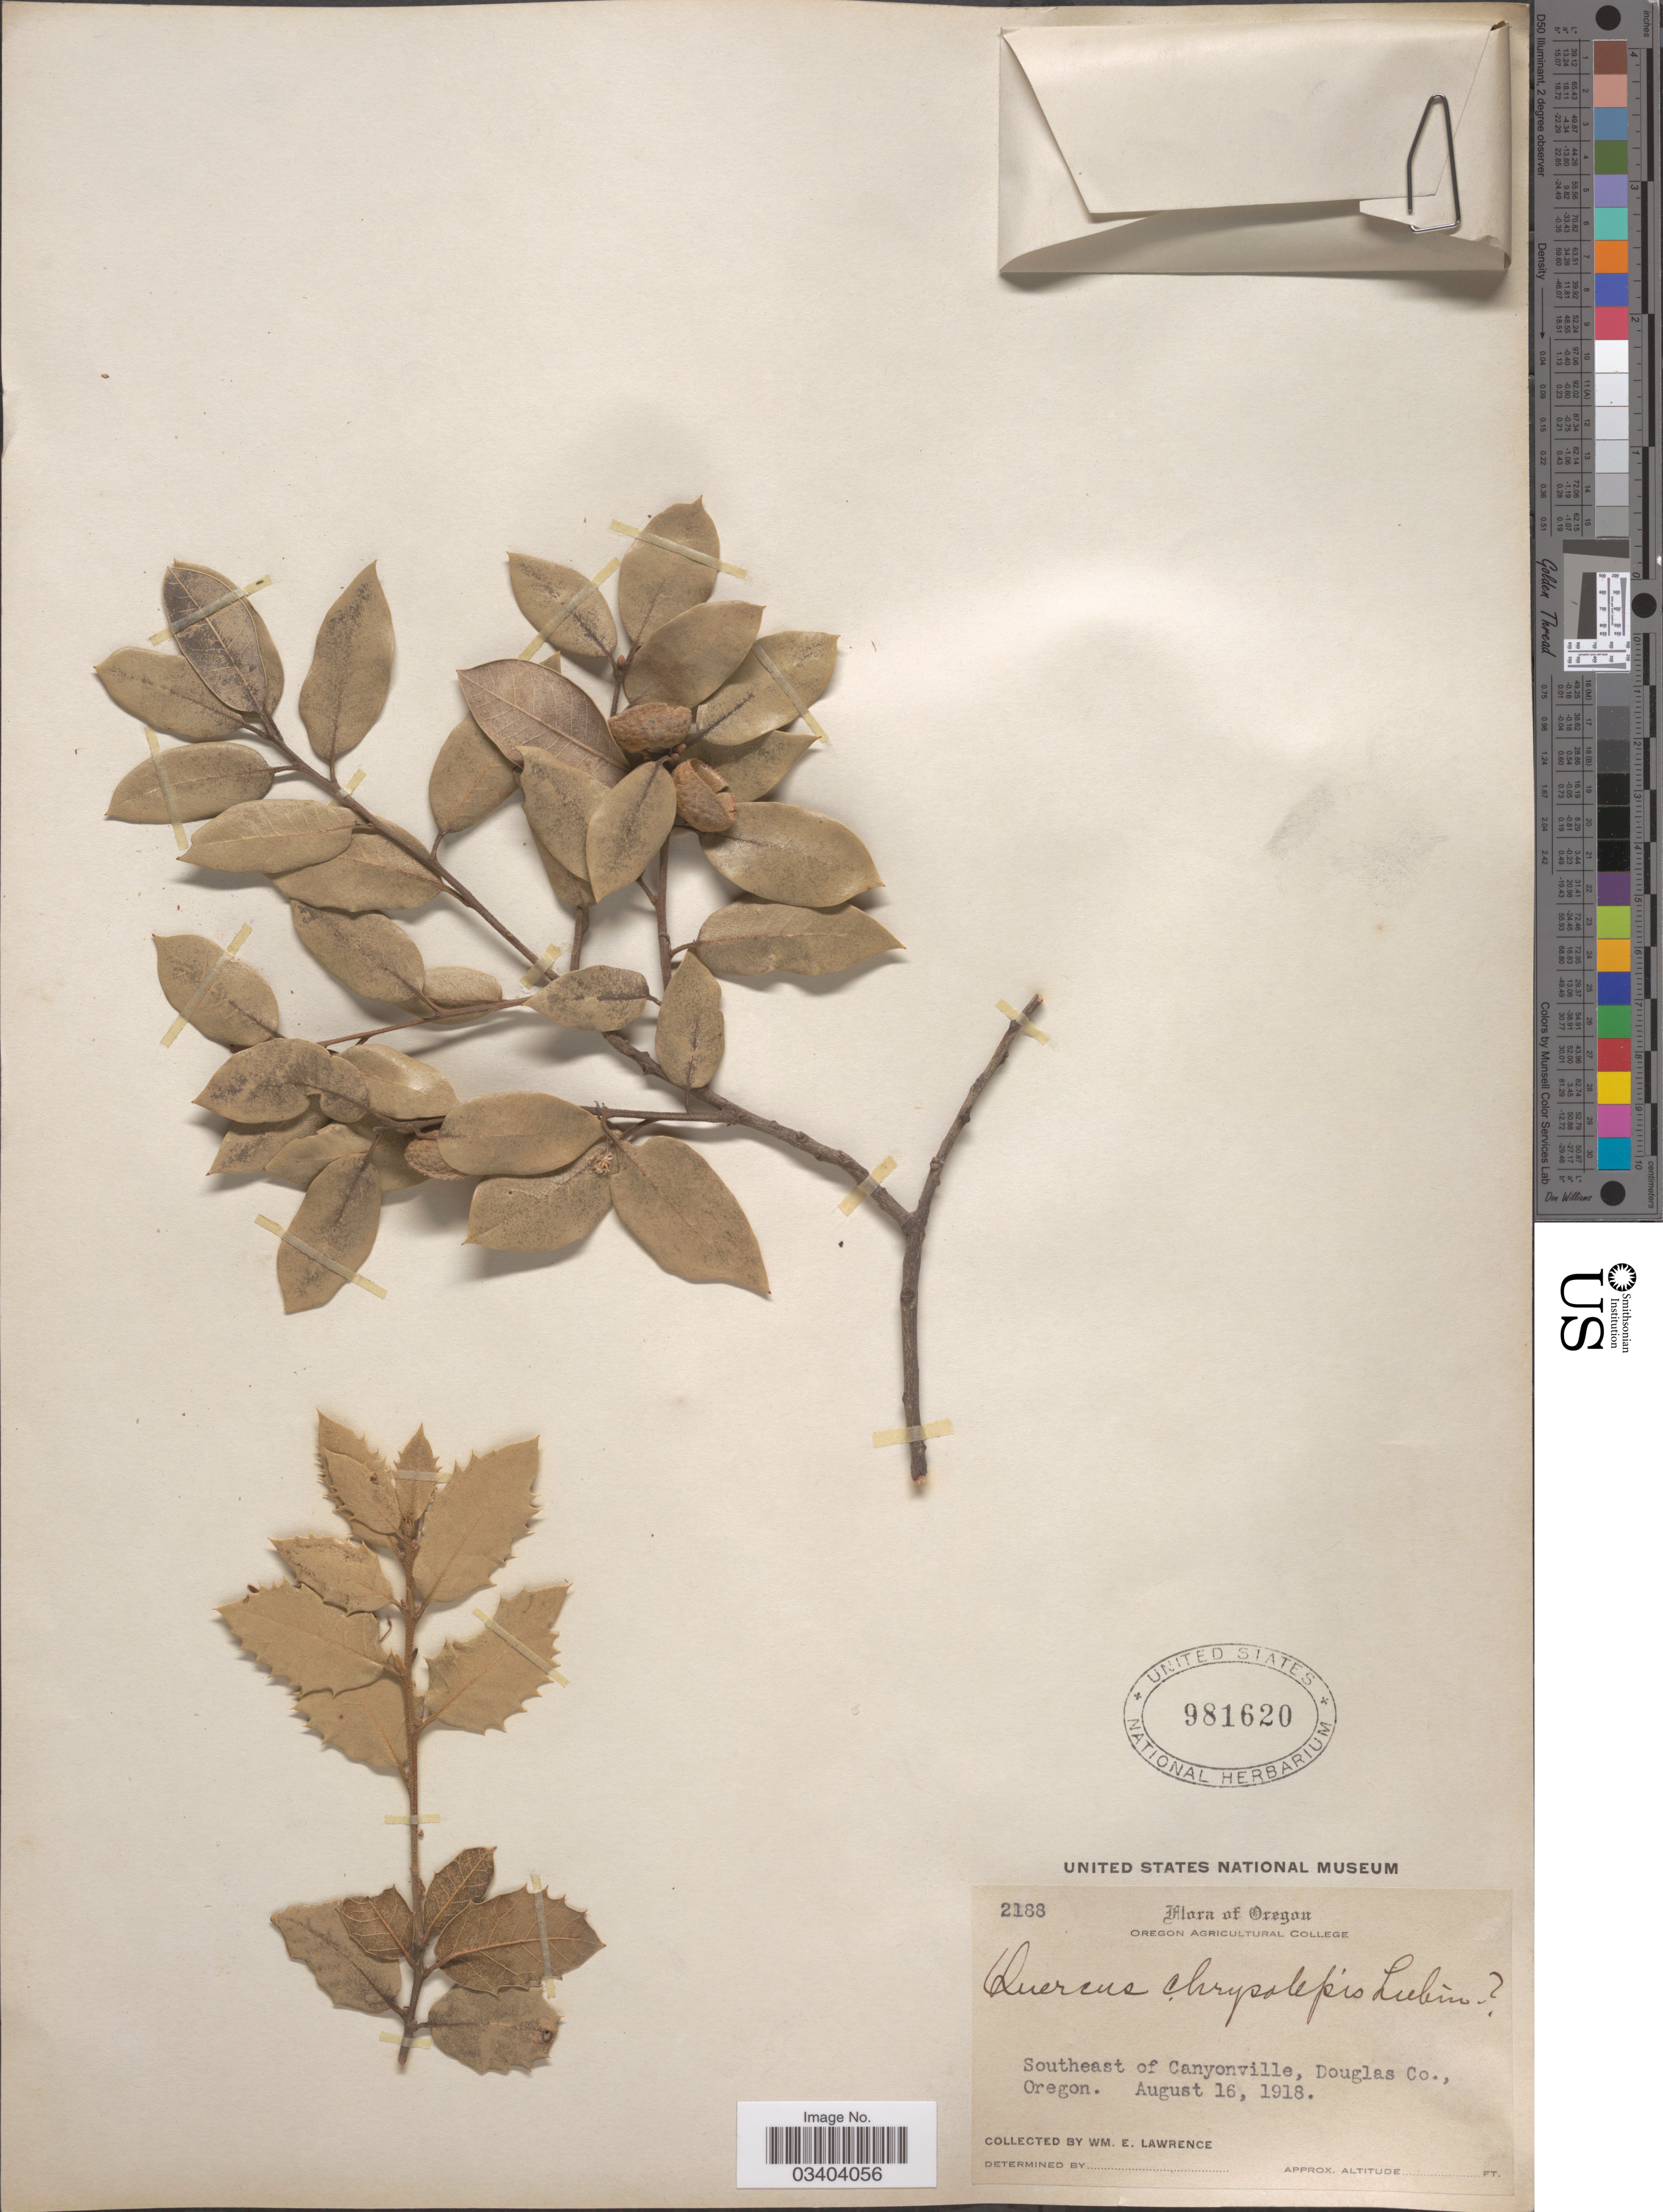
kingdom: Plantae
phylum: Tracheophyta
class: Magnoliopsida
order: Fagales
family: Fagaceae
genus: Quercus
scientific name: Quercus chrysolepis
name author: Liebm.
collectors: W. Lawrence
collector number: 2188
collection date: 1918-08-16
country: United States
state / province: Oregon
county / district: Douglas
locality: Southeast of Canyonville, Douglas Co.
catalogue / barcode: US 981620